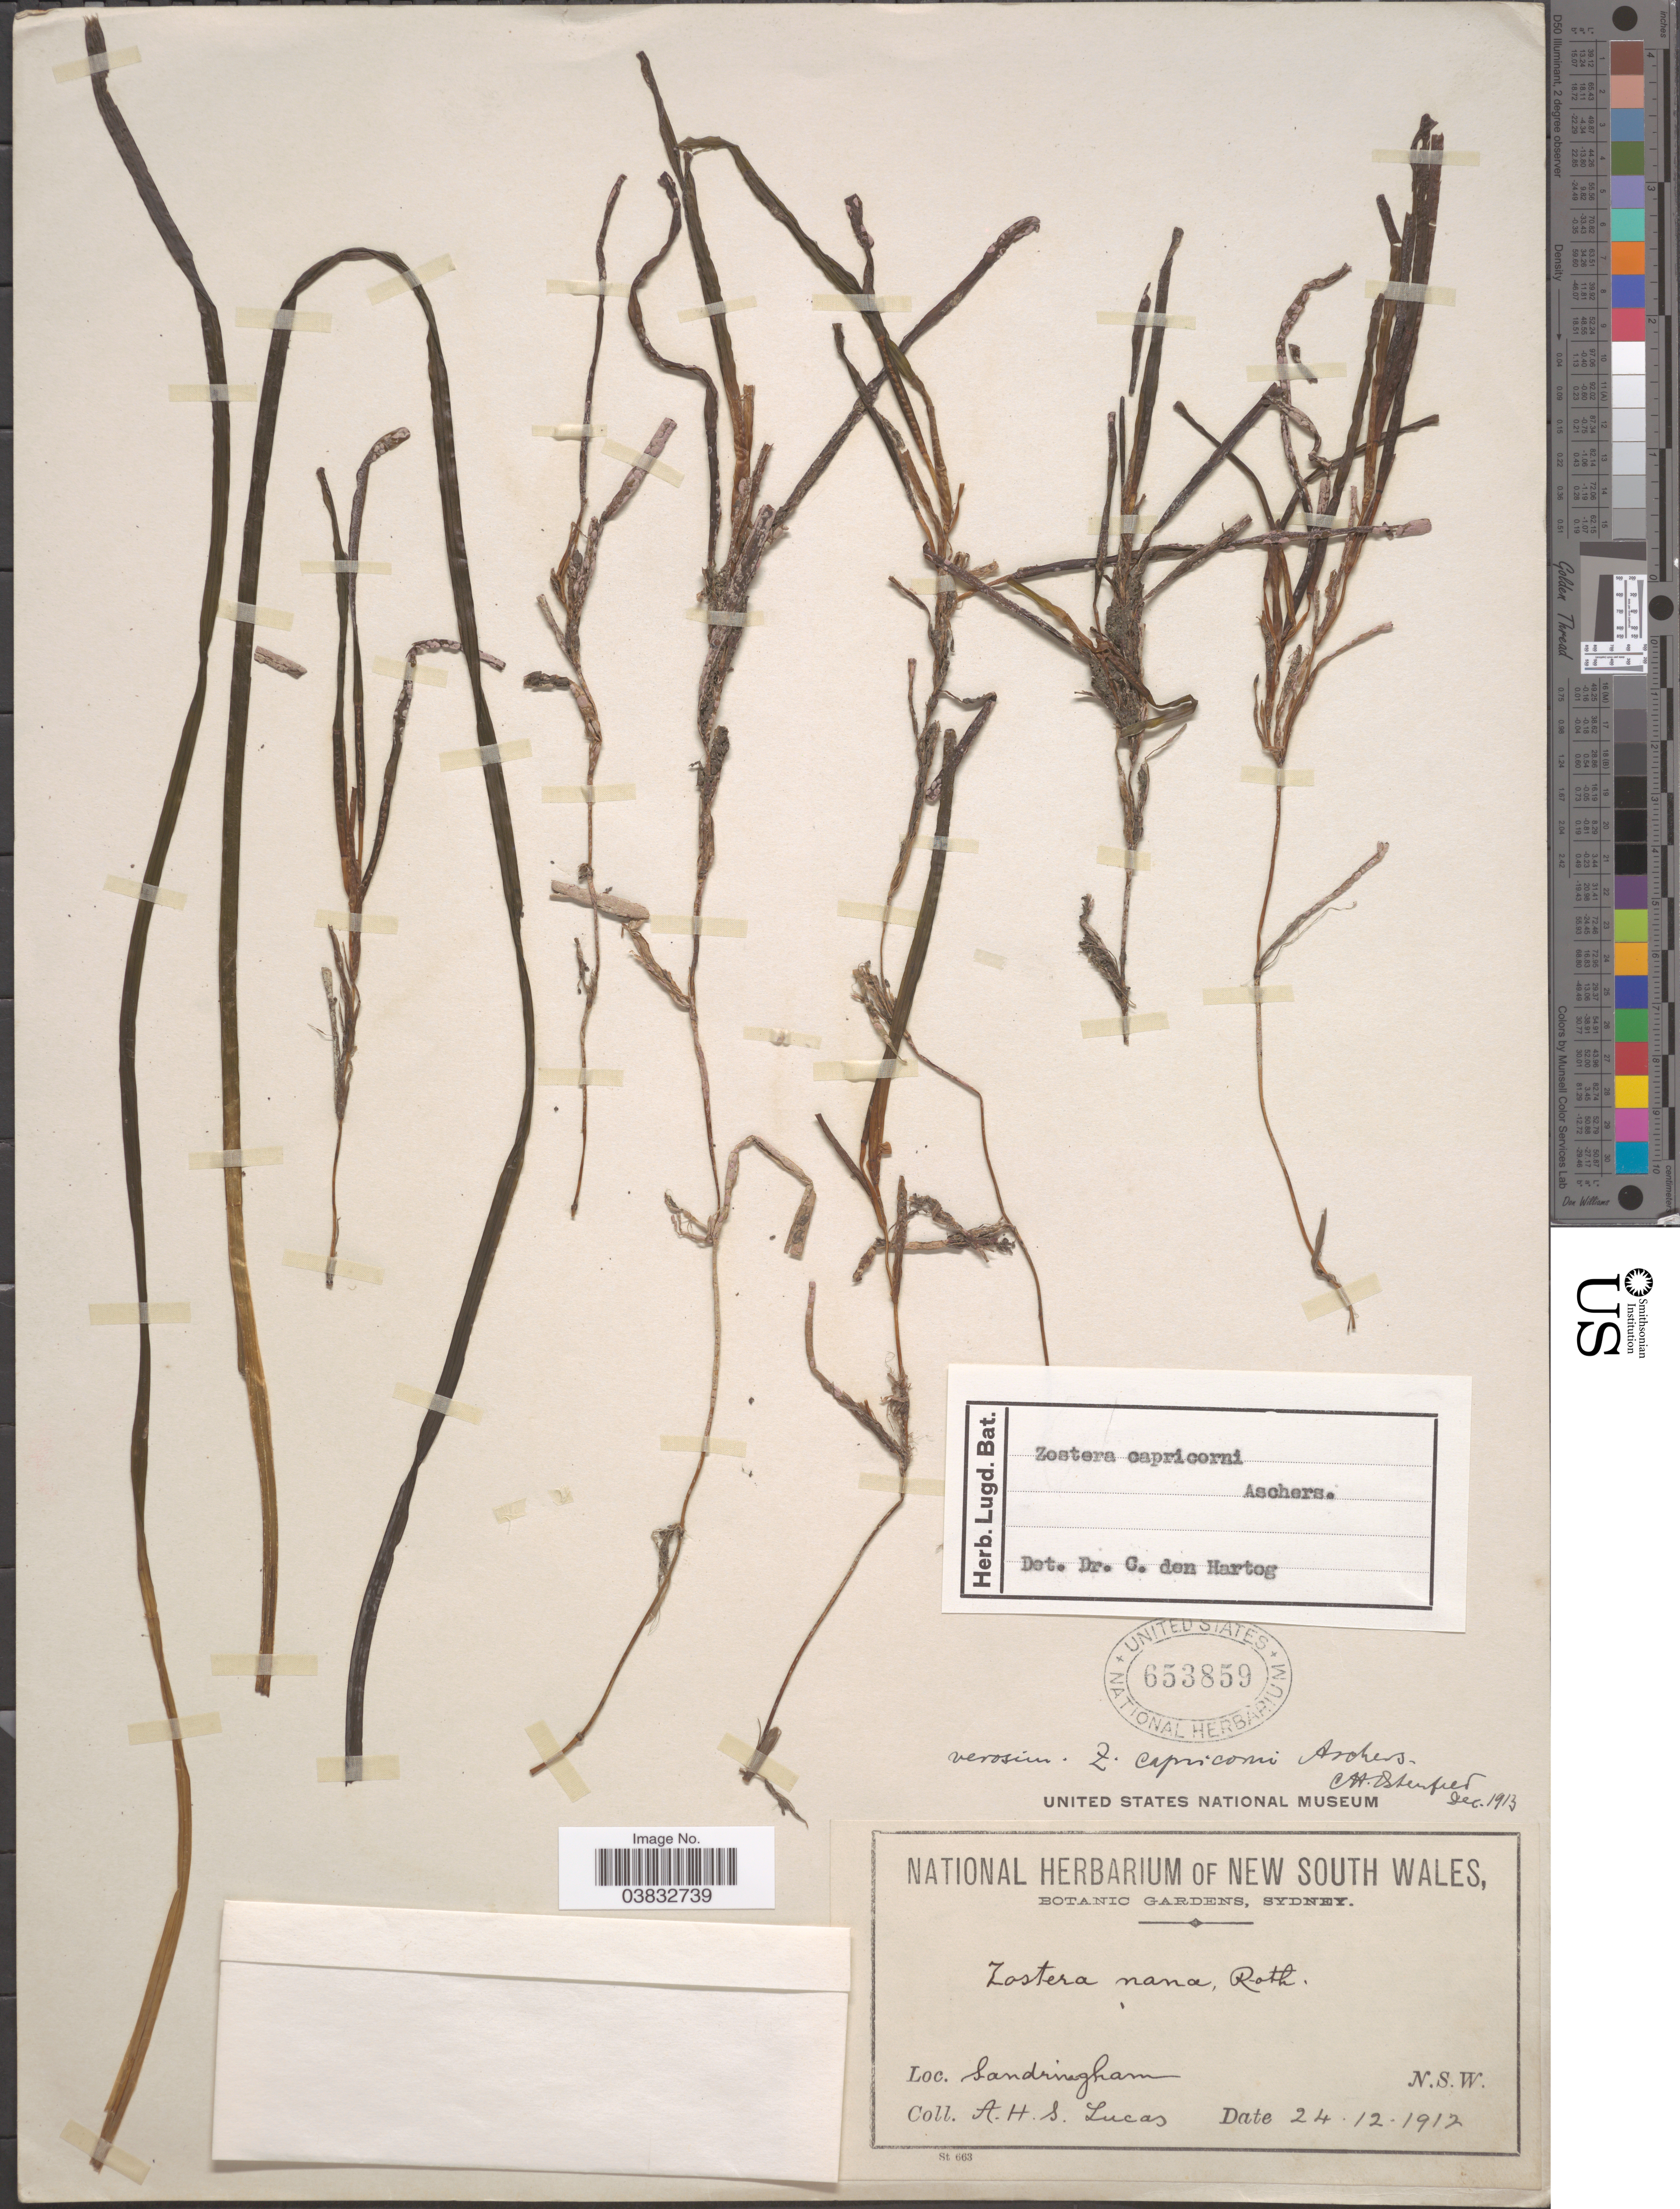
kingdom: Plantae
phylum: Tracheophyta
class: Liliopsida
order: Alismatales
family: Zosteraceae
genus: Zostera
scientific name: Zostera capricorni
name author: Asch.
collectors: A. H. Lucas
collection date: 1912-12-24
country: Australia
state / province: New South Wales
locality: Sandringham.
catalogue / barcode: US 653859